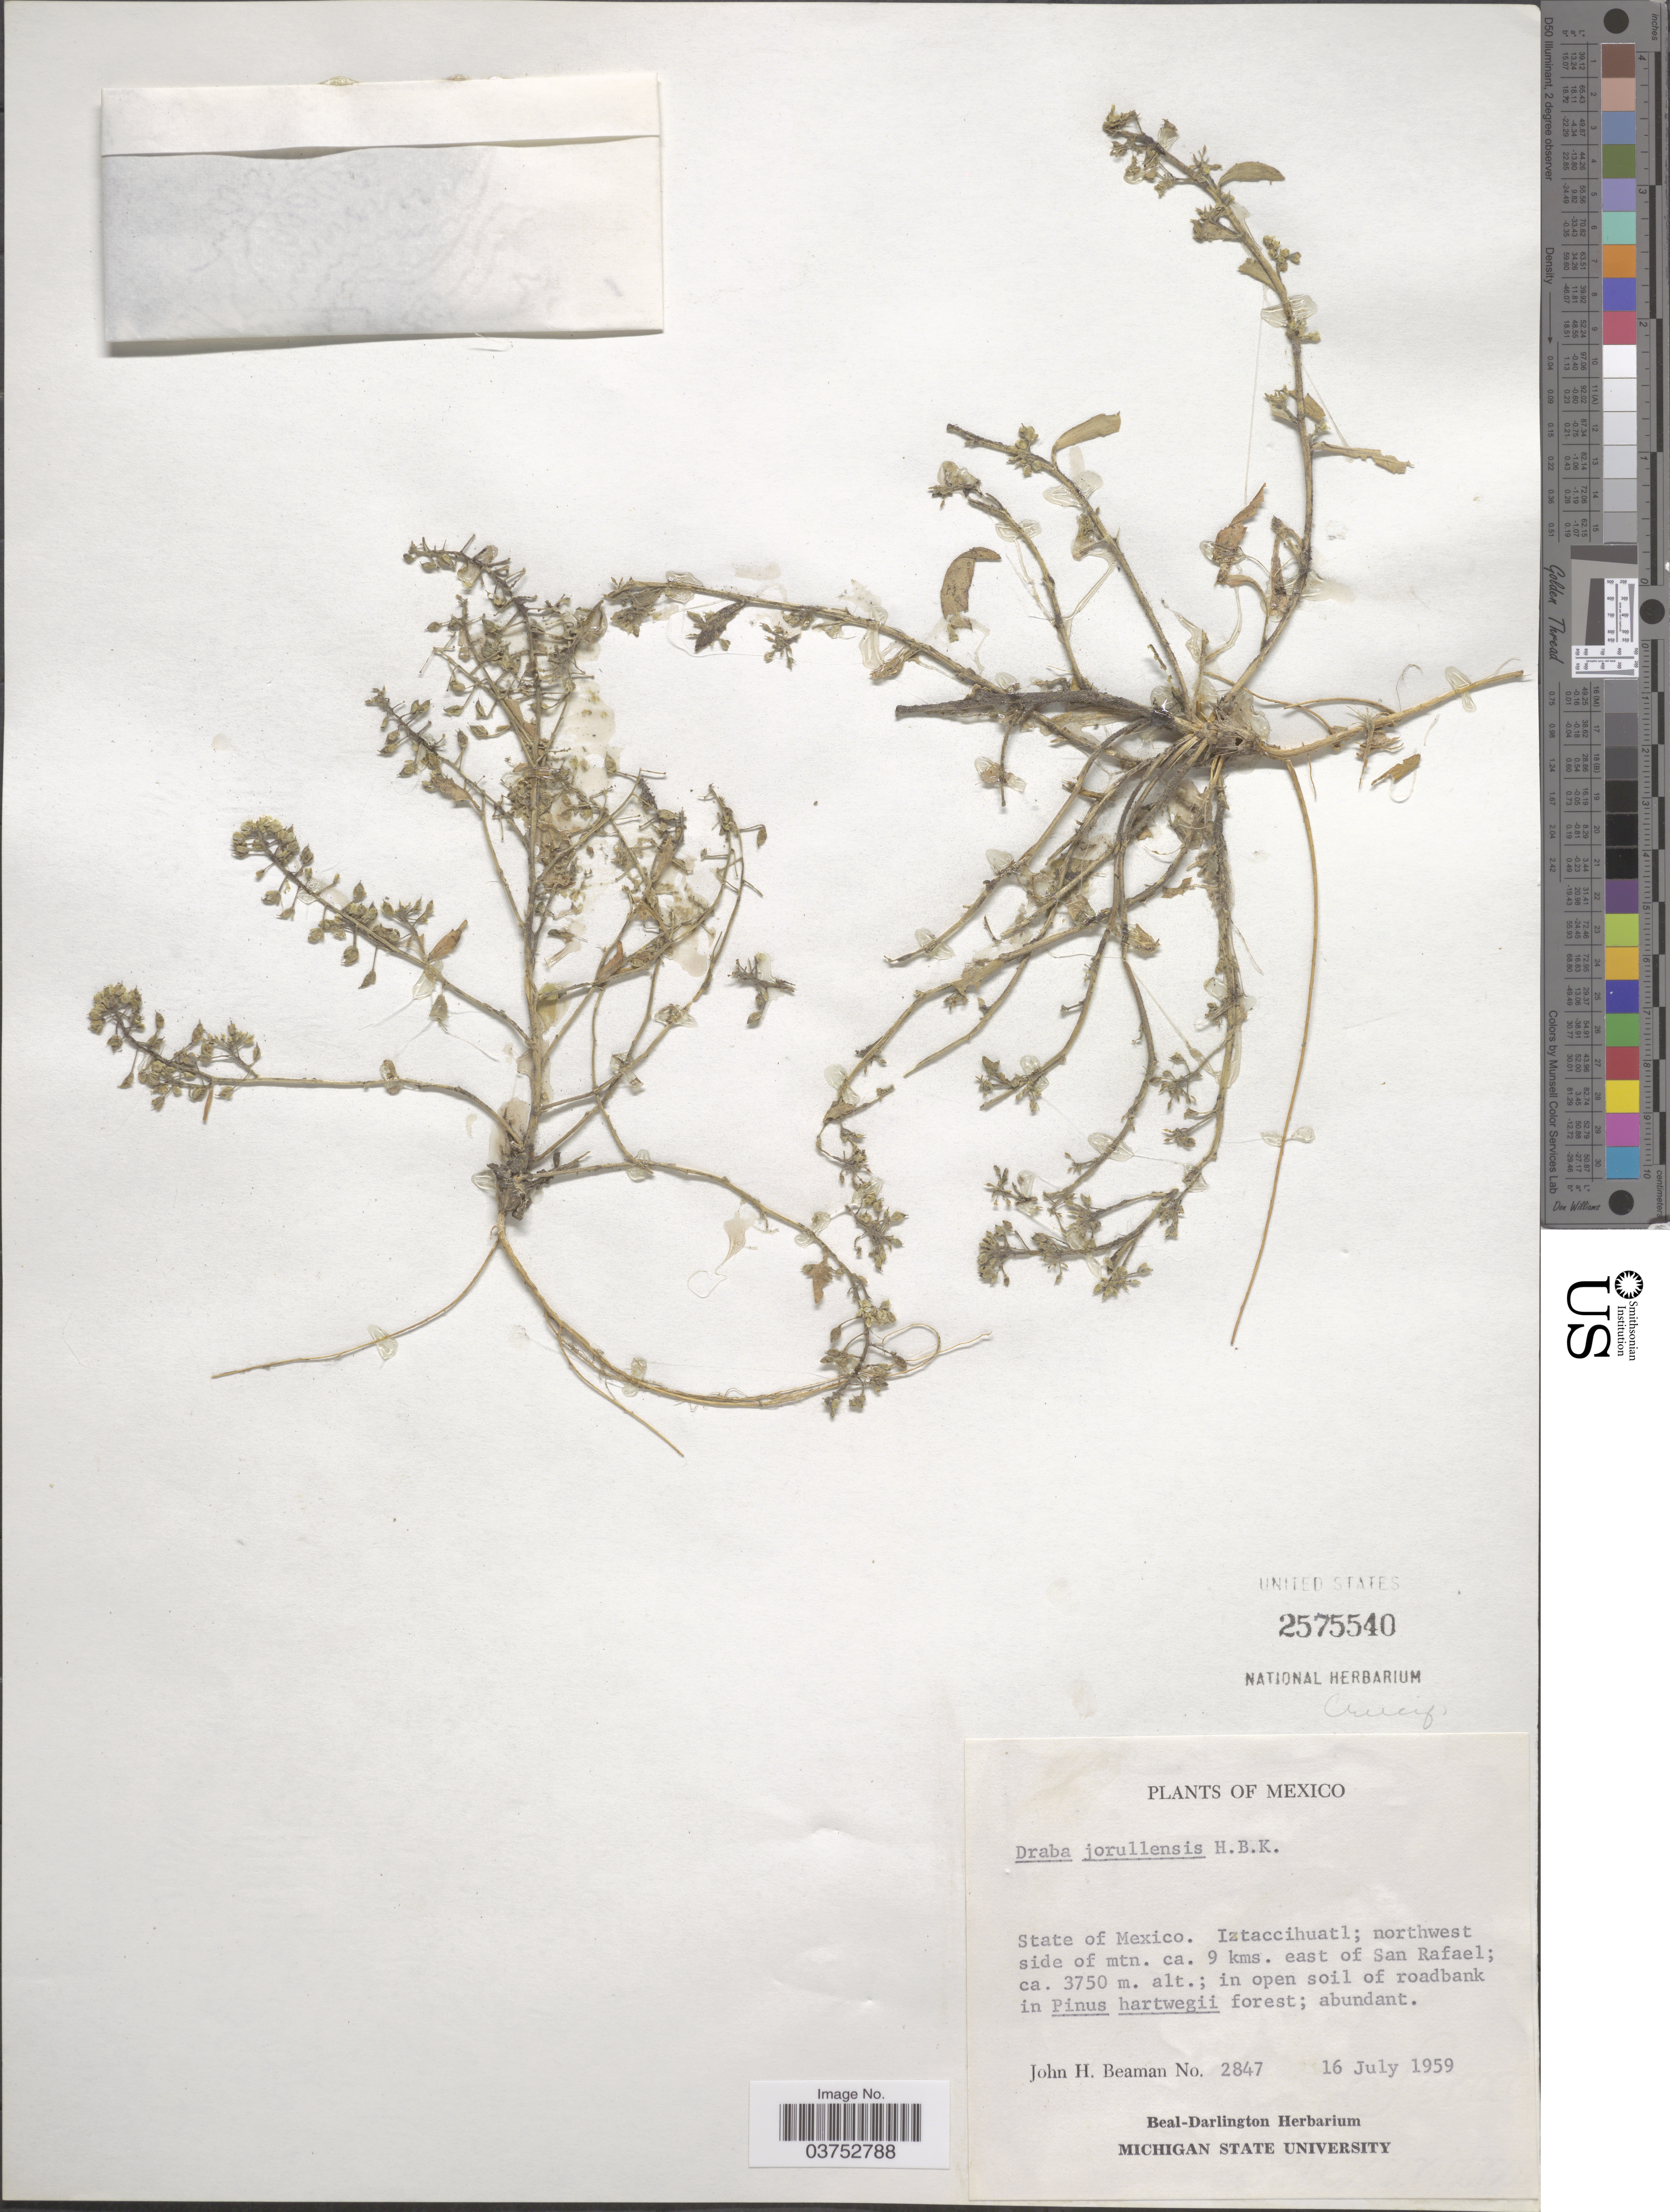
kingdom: Plantae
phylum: Tracheophyta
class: Magnoliopsida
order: Brassicales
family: Brassicaceae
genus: Draba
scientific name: Draba jorullensis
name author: Kunth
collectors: J. H. Beaman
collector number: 2847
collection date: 1959-07-16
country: Mexico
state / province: México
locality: Iztaccihuatl; northwest side of mtn. ca. 9 kms. east of San Rafael.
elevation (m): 3750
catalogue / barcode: US 2575540